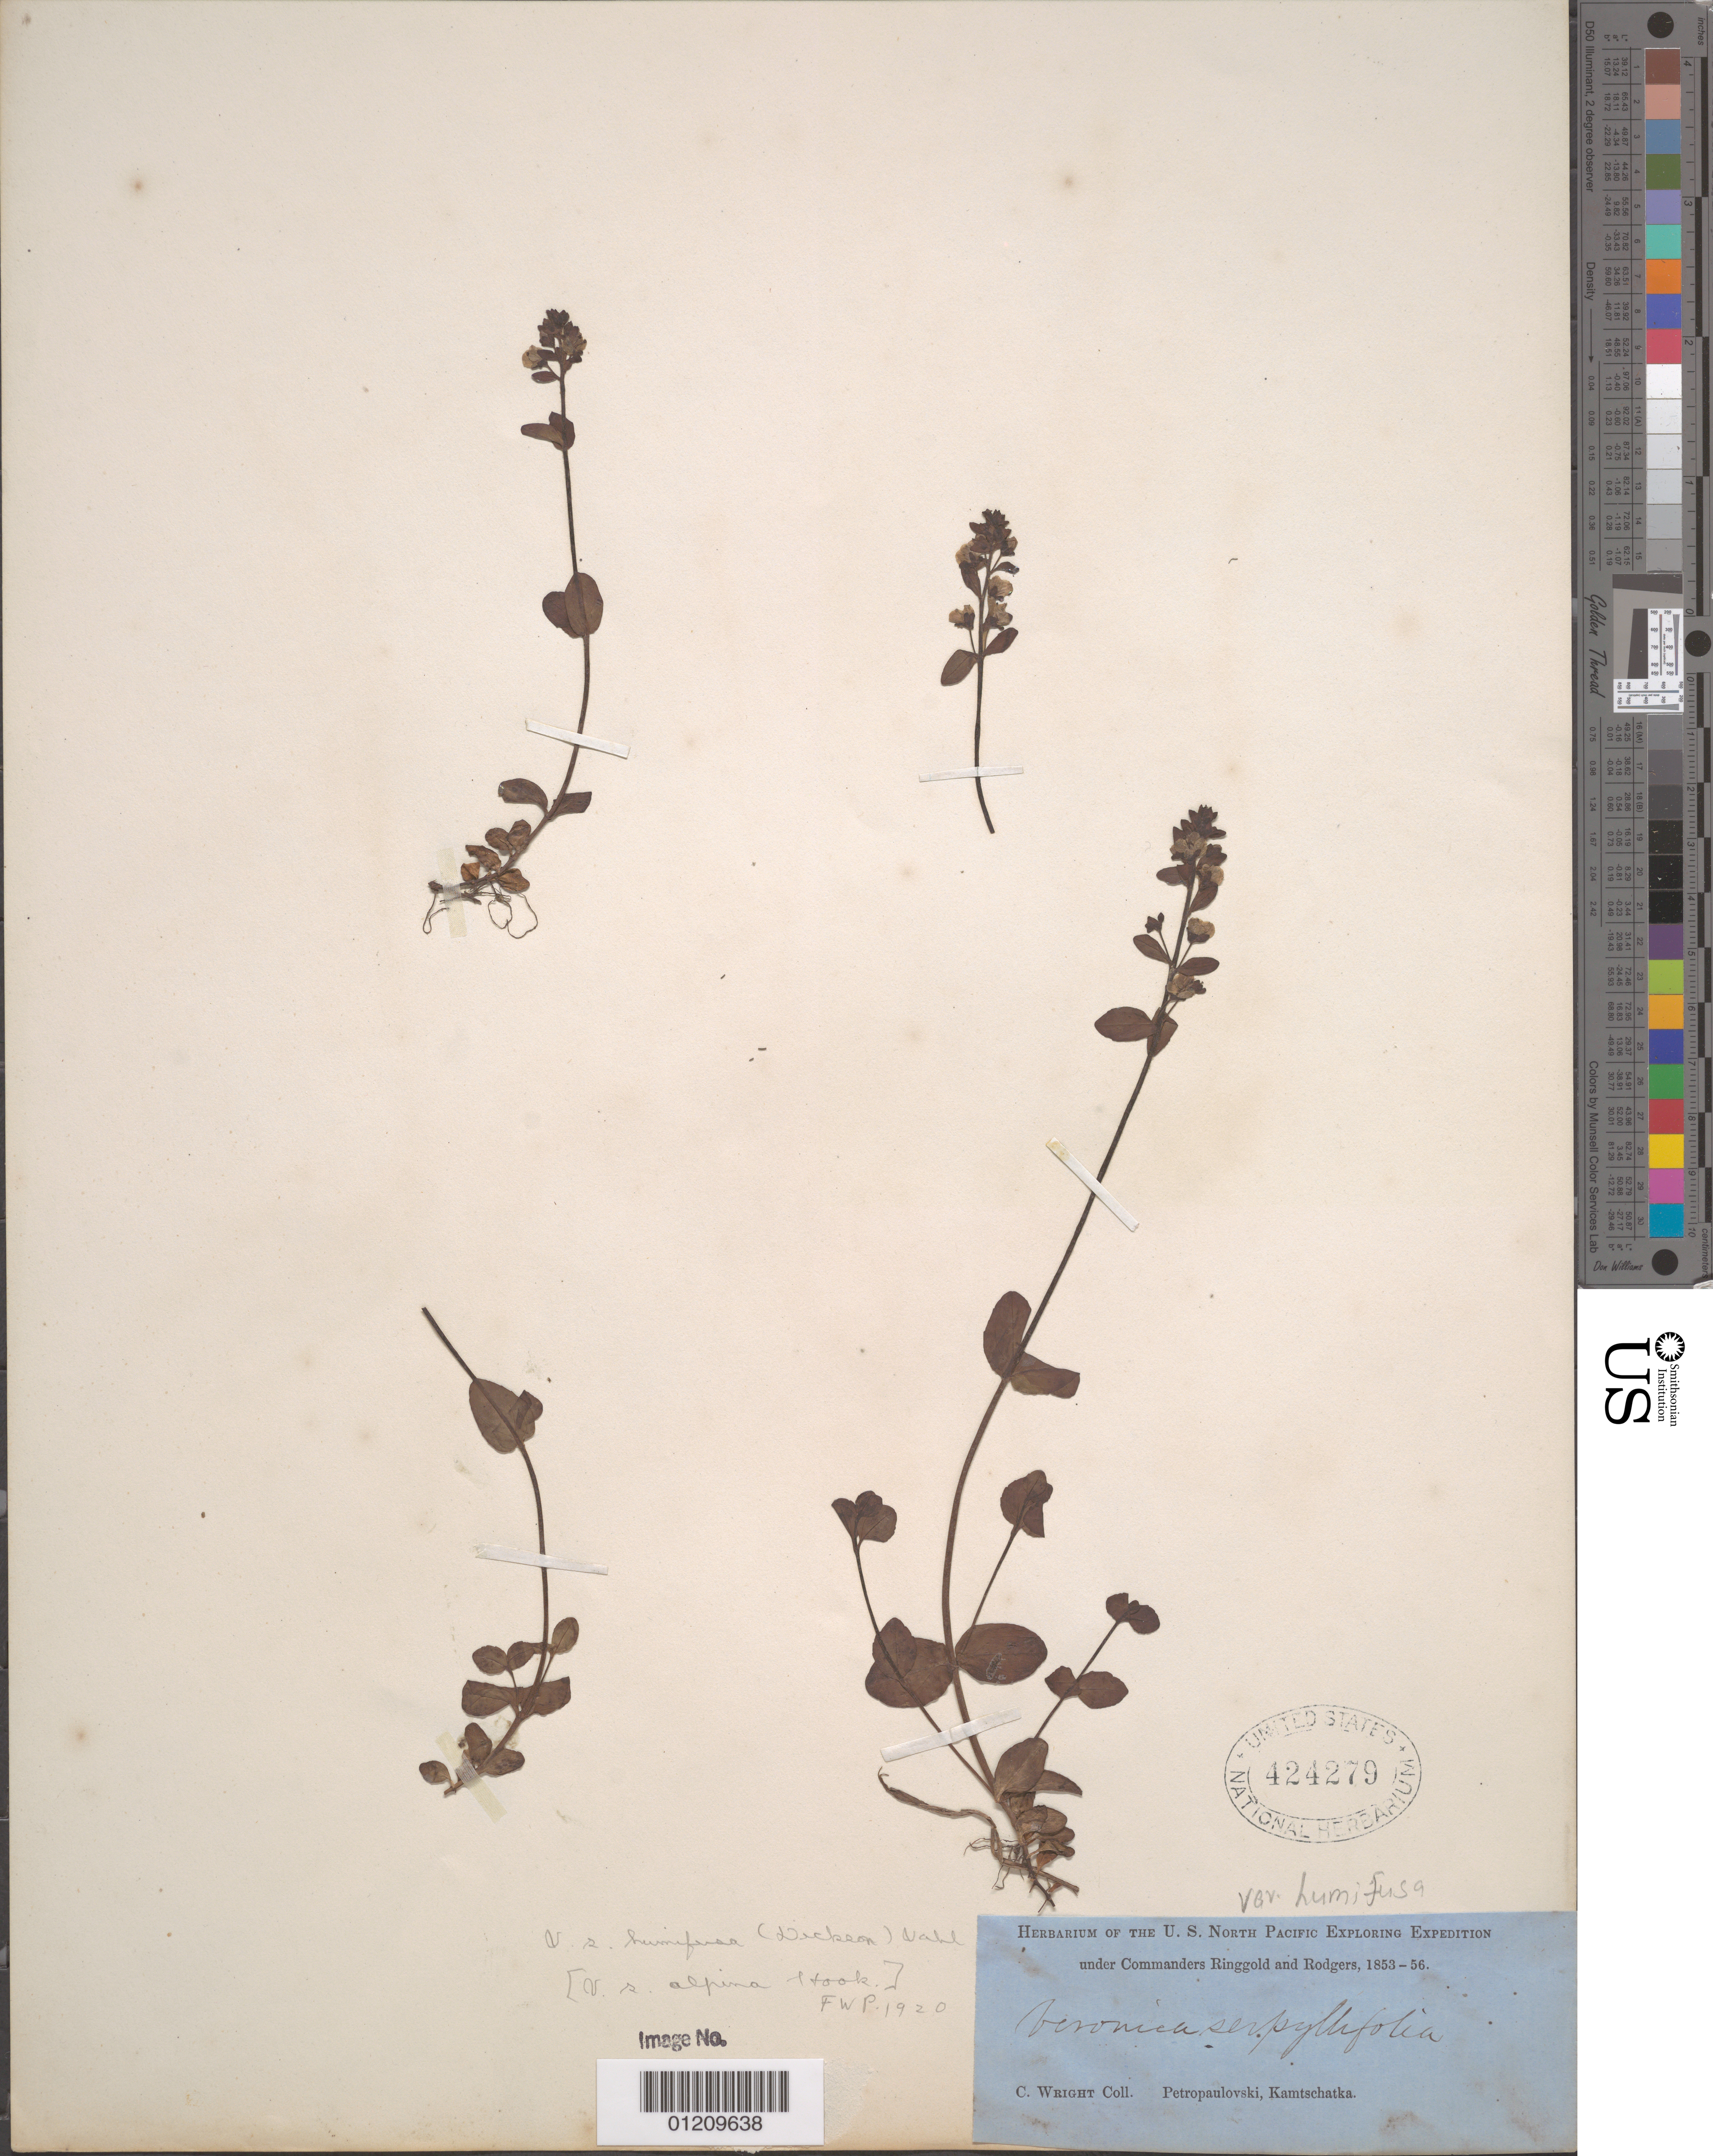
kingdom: Plantae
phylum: Tracheophyta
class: Magnoliopsida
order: Lamiales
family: Plantaginaceae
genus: Veronica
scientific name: Veronica serpyllifolia var. humifusa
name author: (Dicks.) Sm.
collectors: C. Wright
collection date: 1853/1856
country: Russian Federation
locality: Petropaulovski, Kamtschatka.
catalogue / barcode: US 424279